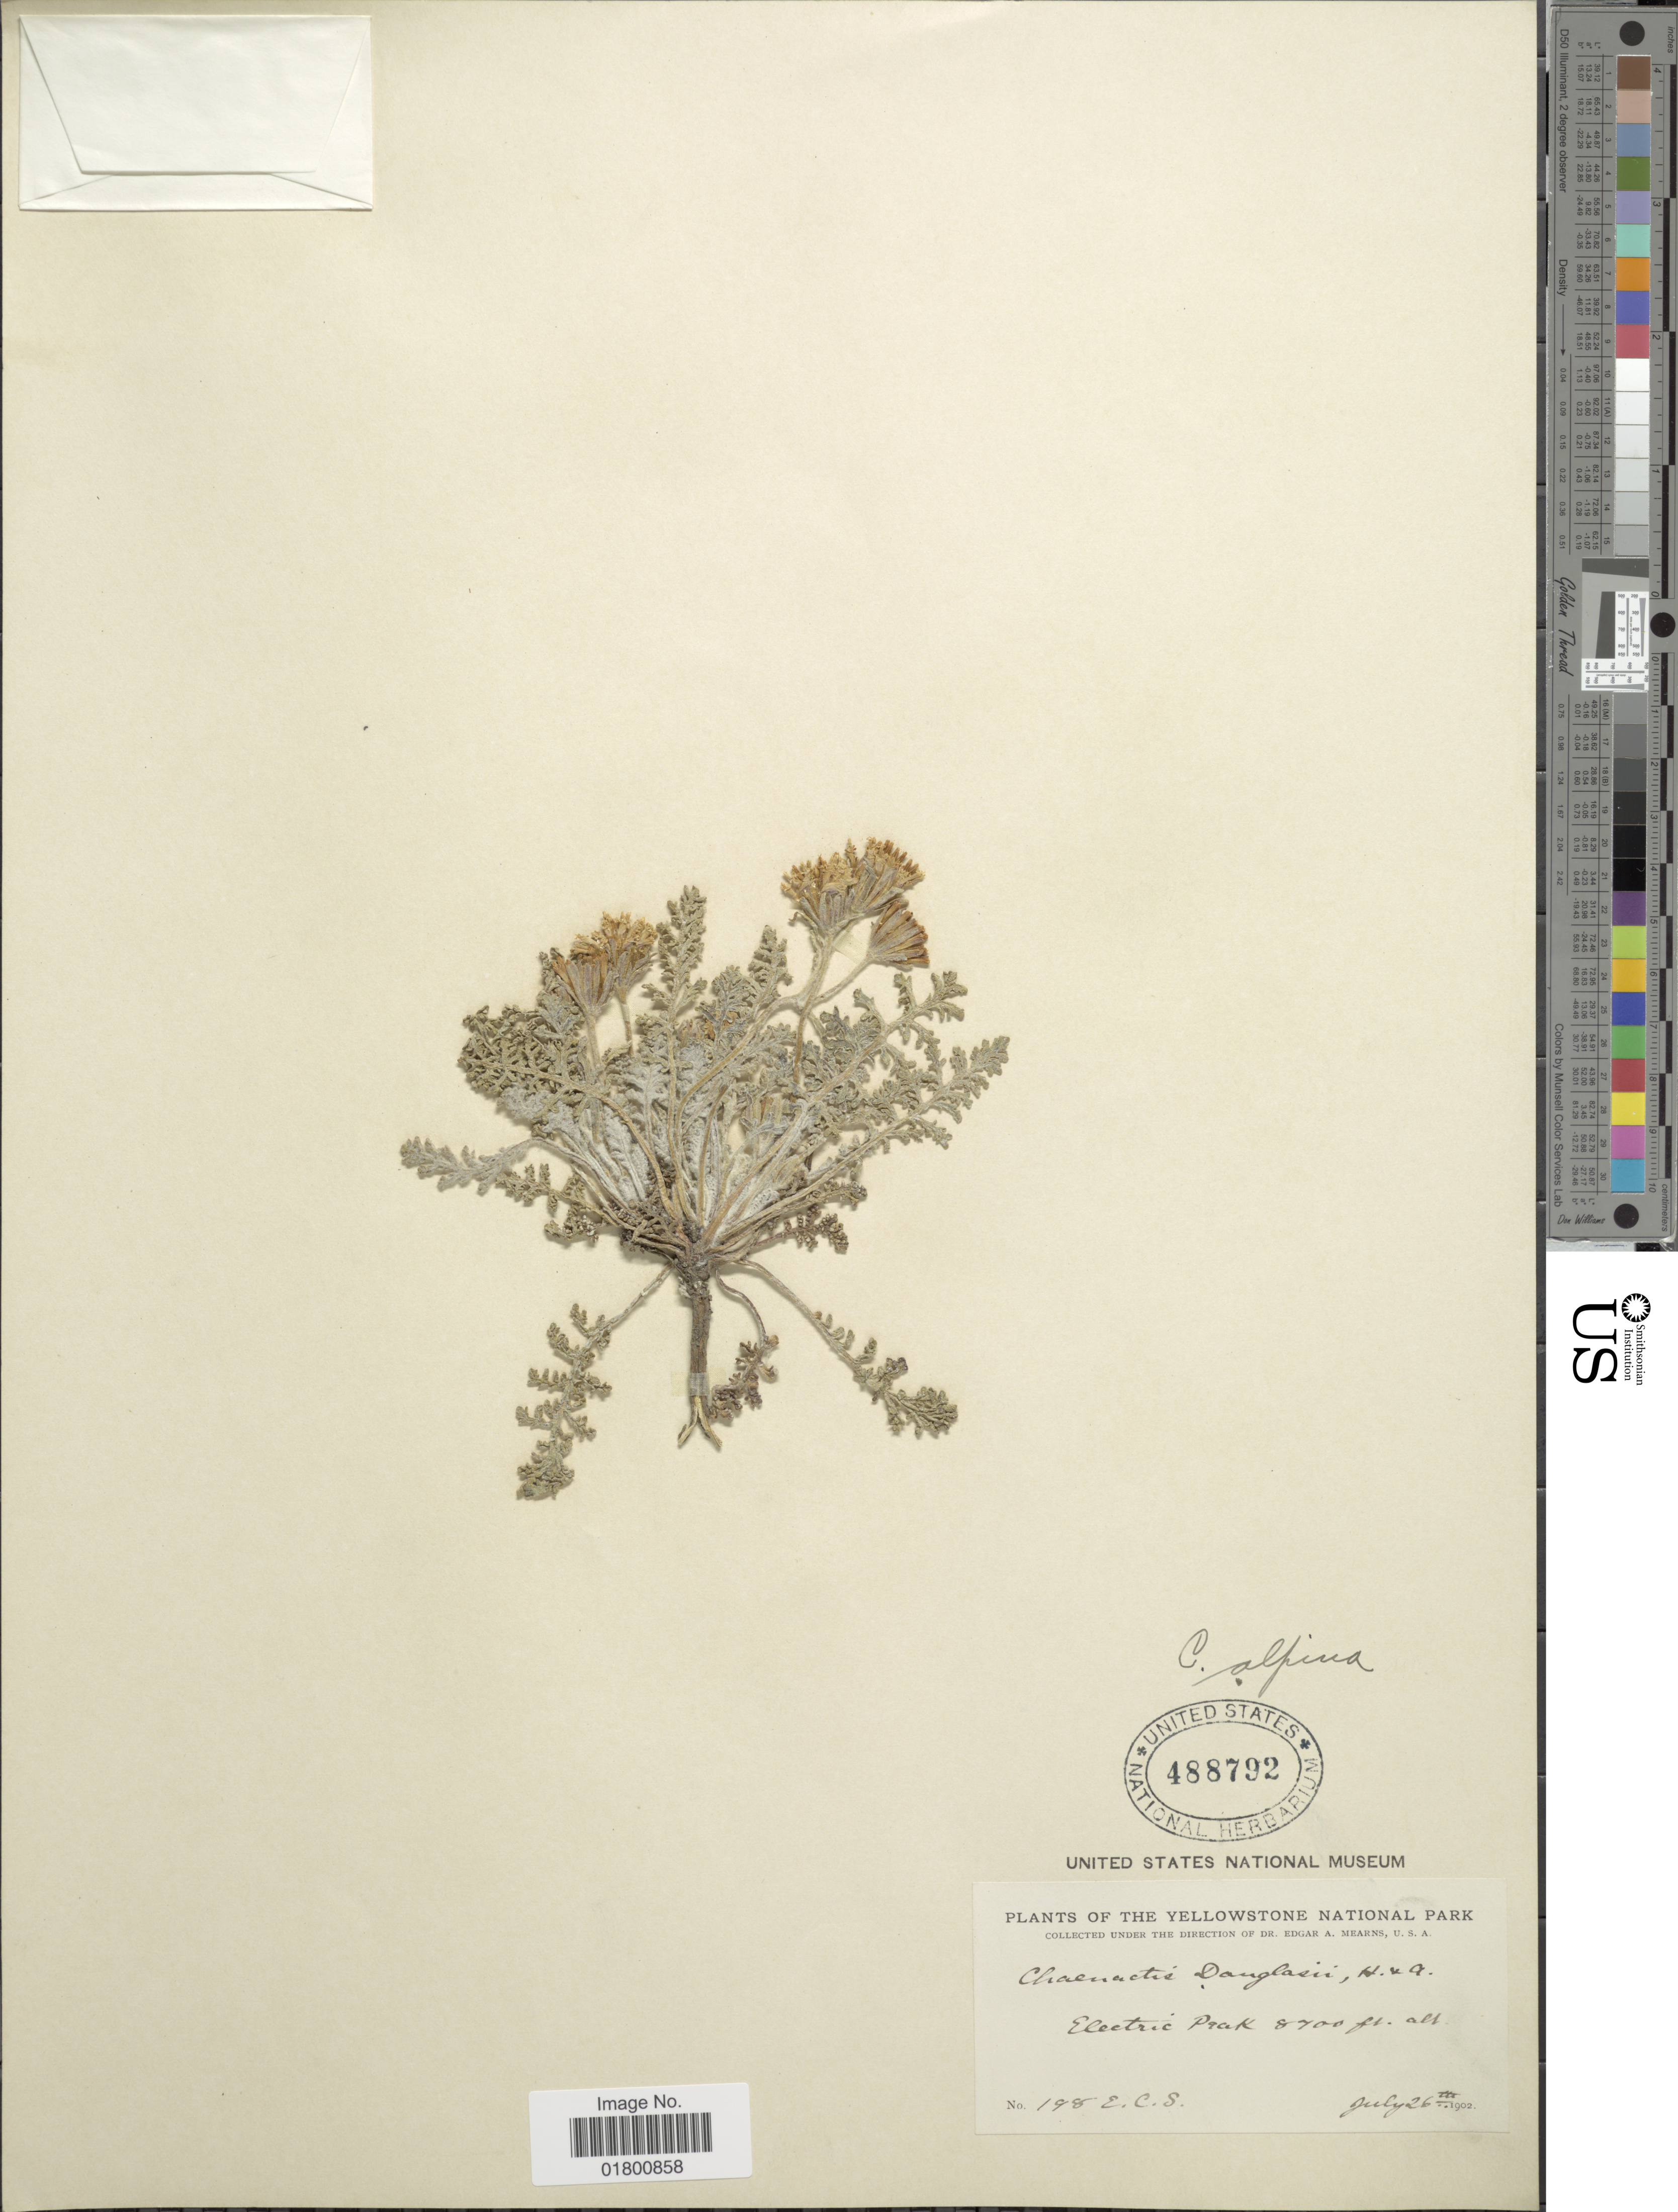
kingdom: Plantae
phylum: Tracheophyta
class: Magnoliopsida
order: Asterales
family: Asteraceae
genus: Chaenactis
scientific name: Chaenactis alpina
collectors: E. A. Mearns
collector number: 198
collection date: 1902-07-26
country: United States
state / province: Montana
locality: The Yellowstone National Park, Electric Peak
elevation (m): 2652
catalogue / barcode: US 488792